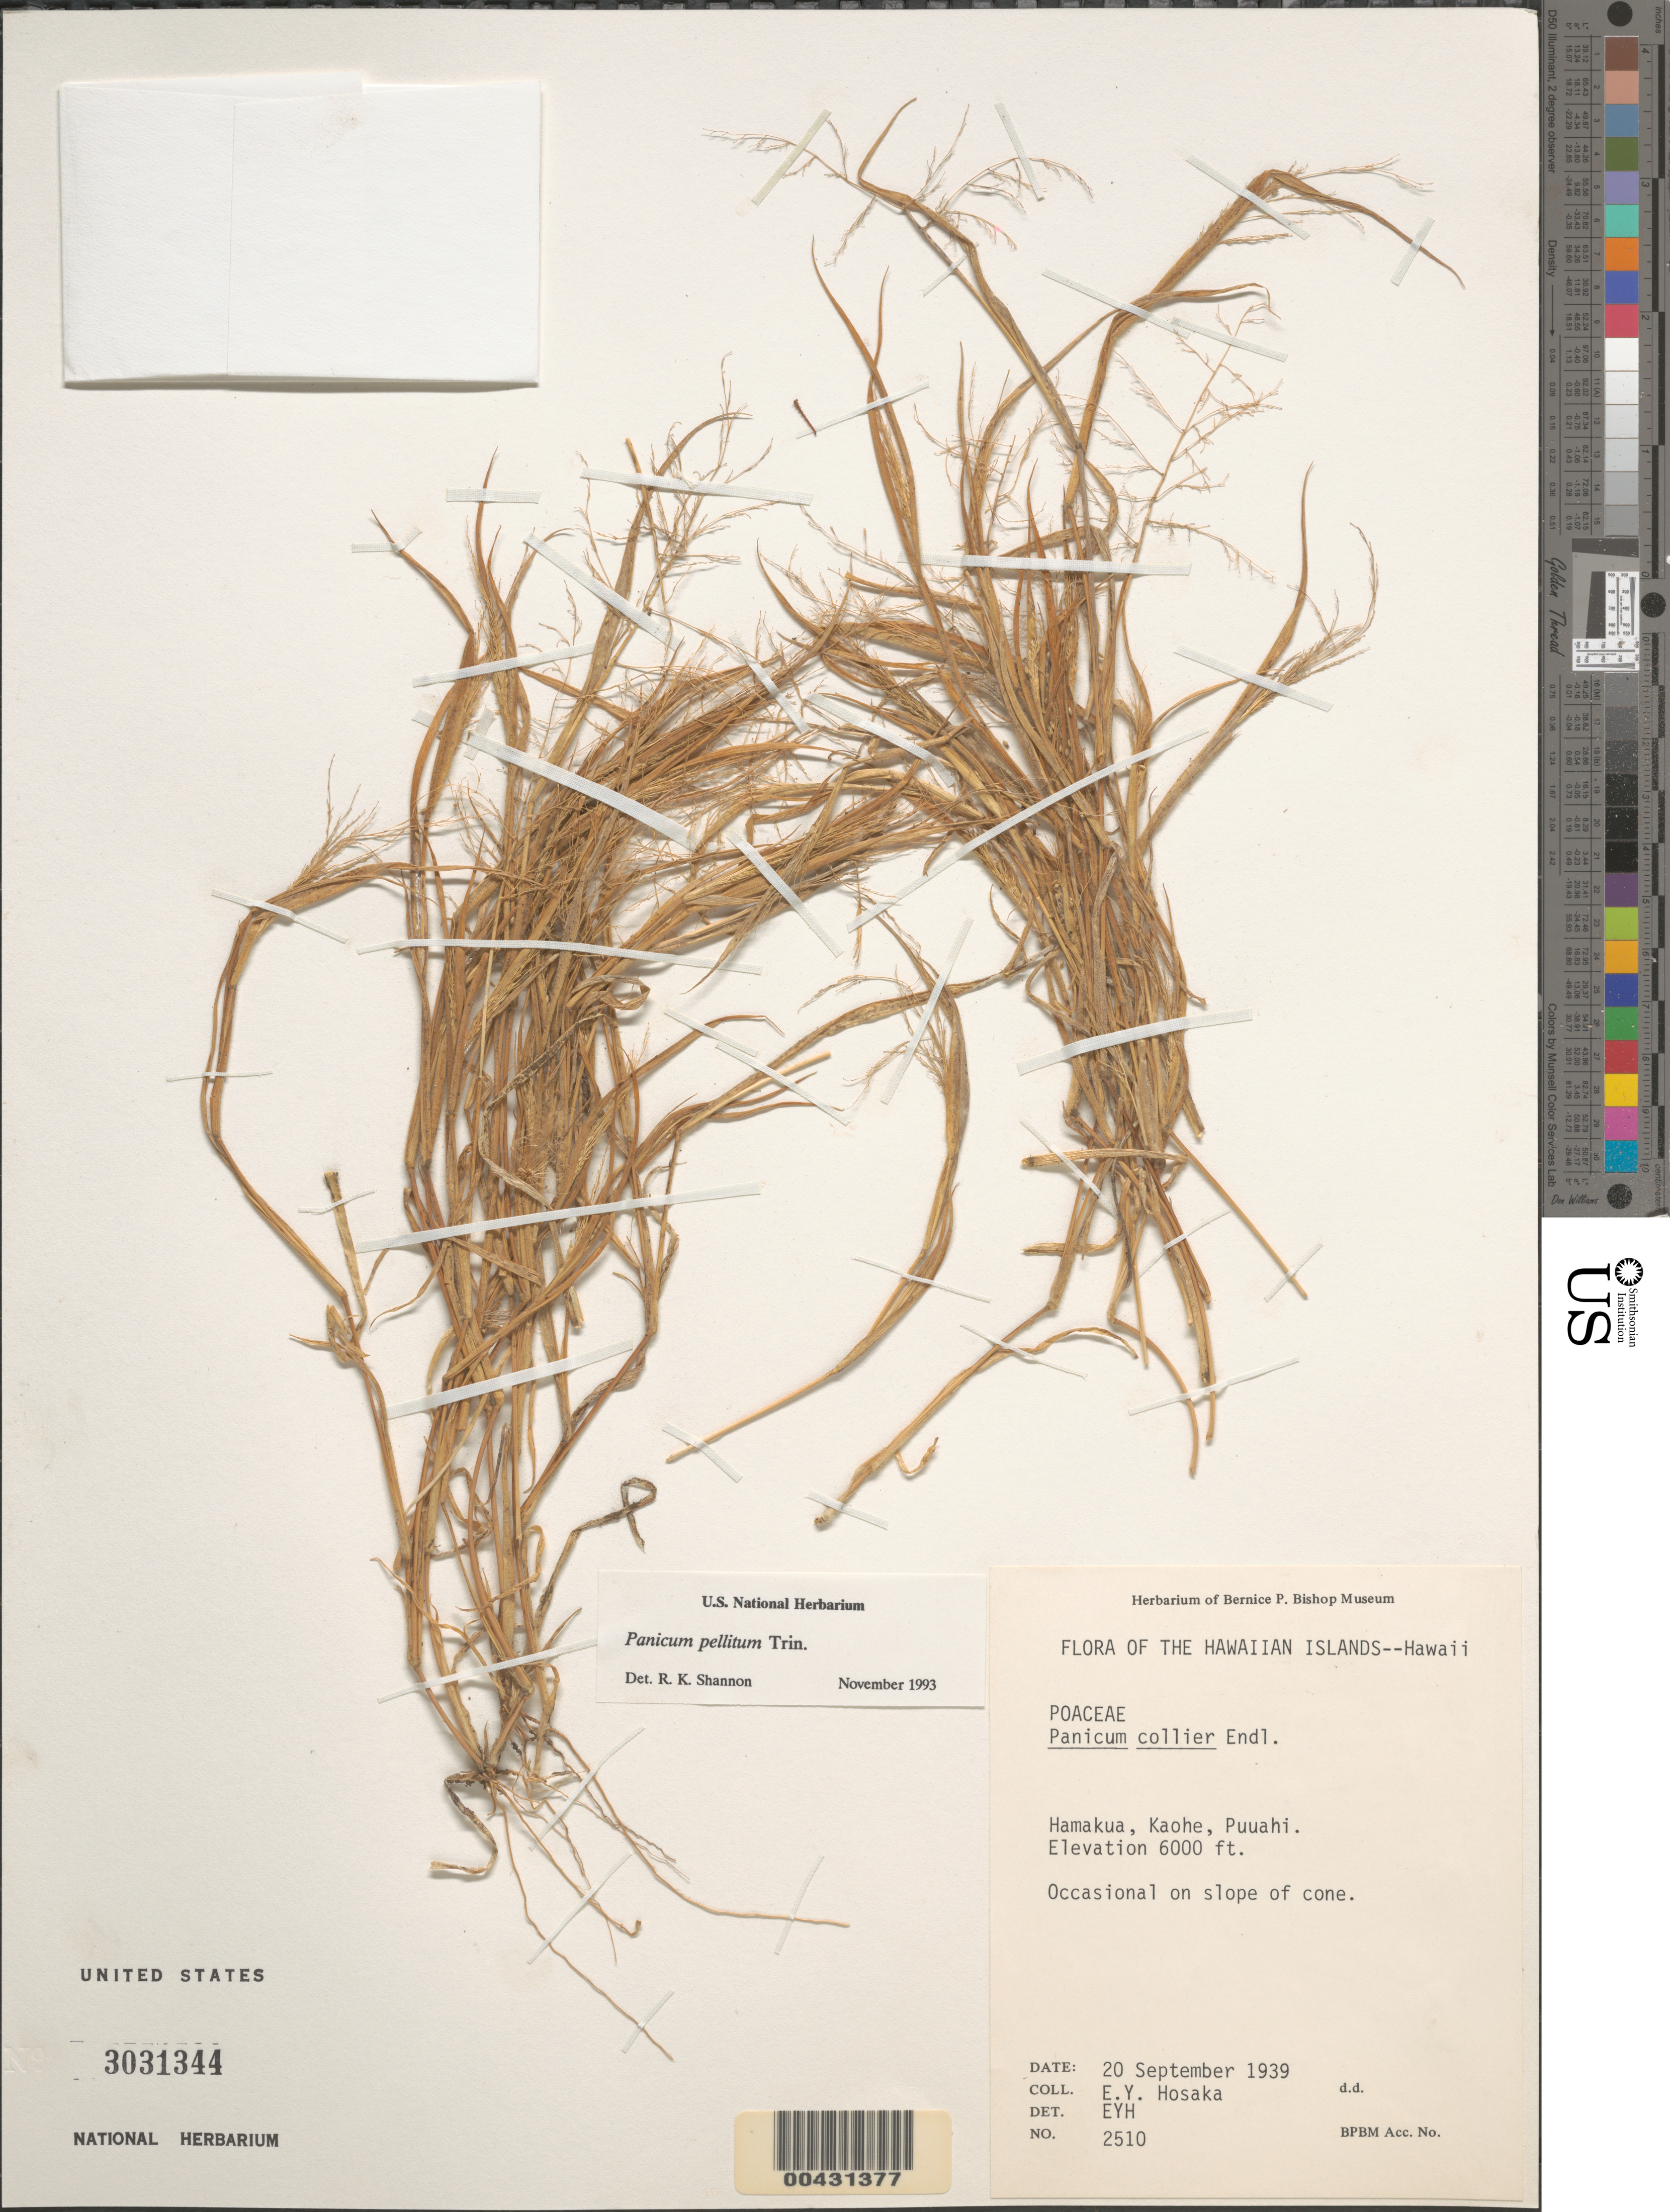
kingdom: Plantae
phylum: Tracheophyta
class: Liliopsida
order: Poales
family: Poaceae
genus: Panicum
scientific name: Panicum pellitum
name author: Trin.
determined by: Shannon, R. K., (UNITED STATES)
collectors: E. Y. Hosaka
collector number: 2510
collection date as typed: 20 Sep 1939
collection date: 1939-09-20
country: United States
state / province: Hawaii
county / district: Hawaii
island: Hawaii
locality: Hamakua, Kaohe, Puuahi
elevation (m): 1829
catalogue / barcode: US 3031344